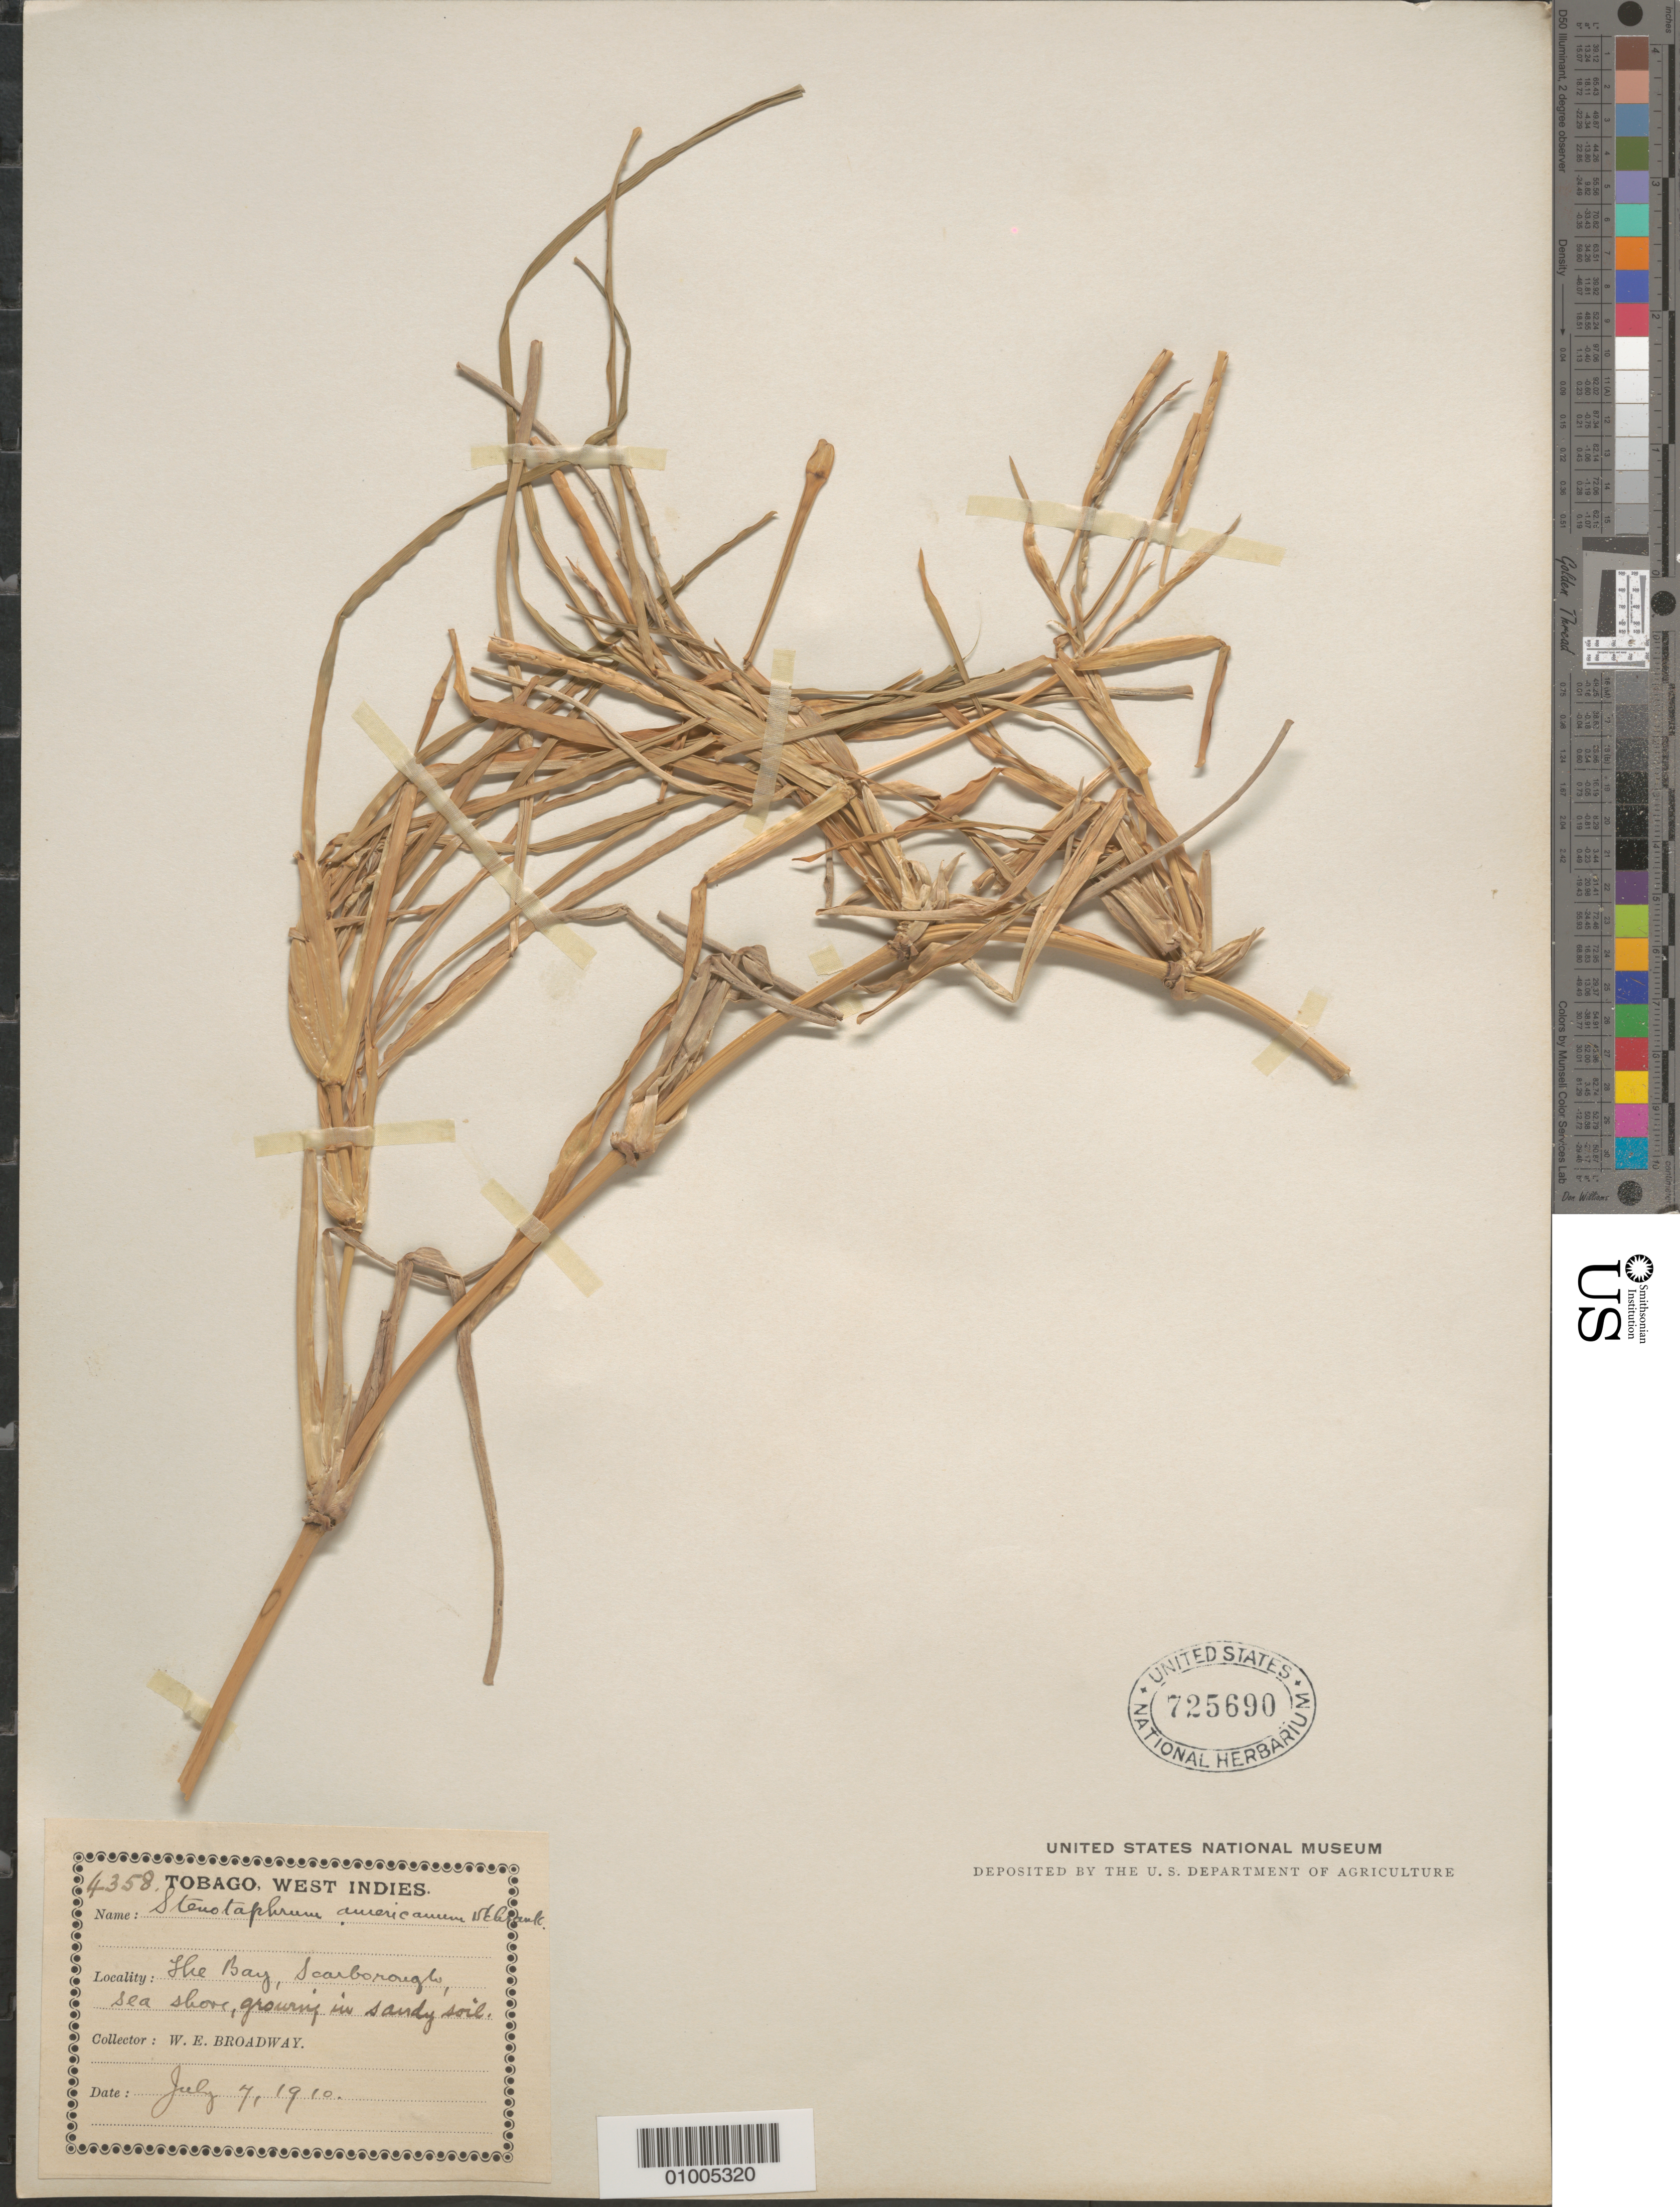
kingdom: Plantae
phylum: Tracheophyta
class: Liliopsida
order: Poales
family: Poaceae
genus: Stenotaphrum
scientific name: Stenotaphrum secundatum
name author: (Walter) Kuntze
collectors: W. E. Broadway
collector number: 4358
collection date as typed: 07 Jul 1910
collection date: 1910-07-07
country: Trinidad and Tobago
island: Tobago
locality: The Bay, Scarborough, sea shore, growing in sandy soil.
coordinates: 0 N, 0 E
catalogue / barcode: US 725690